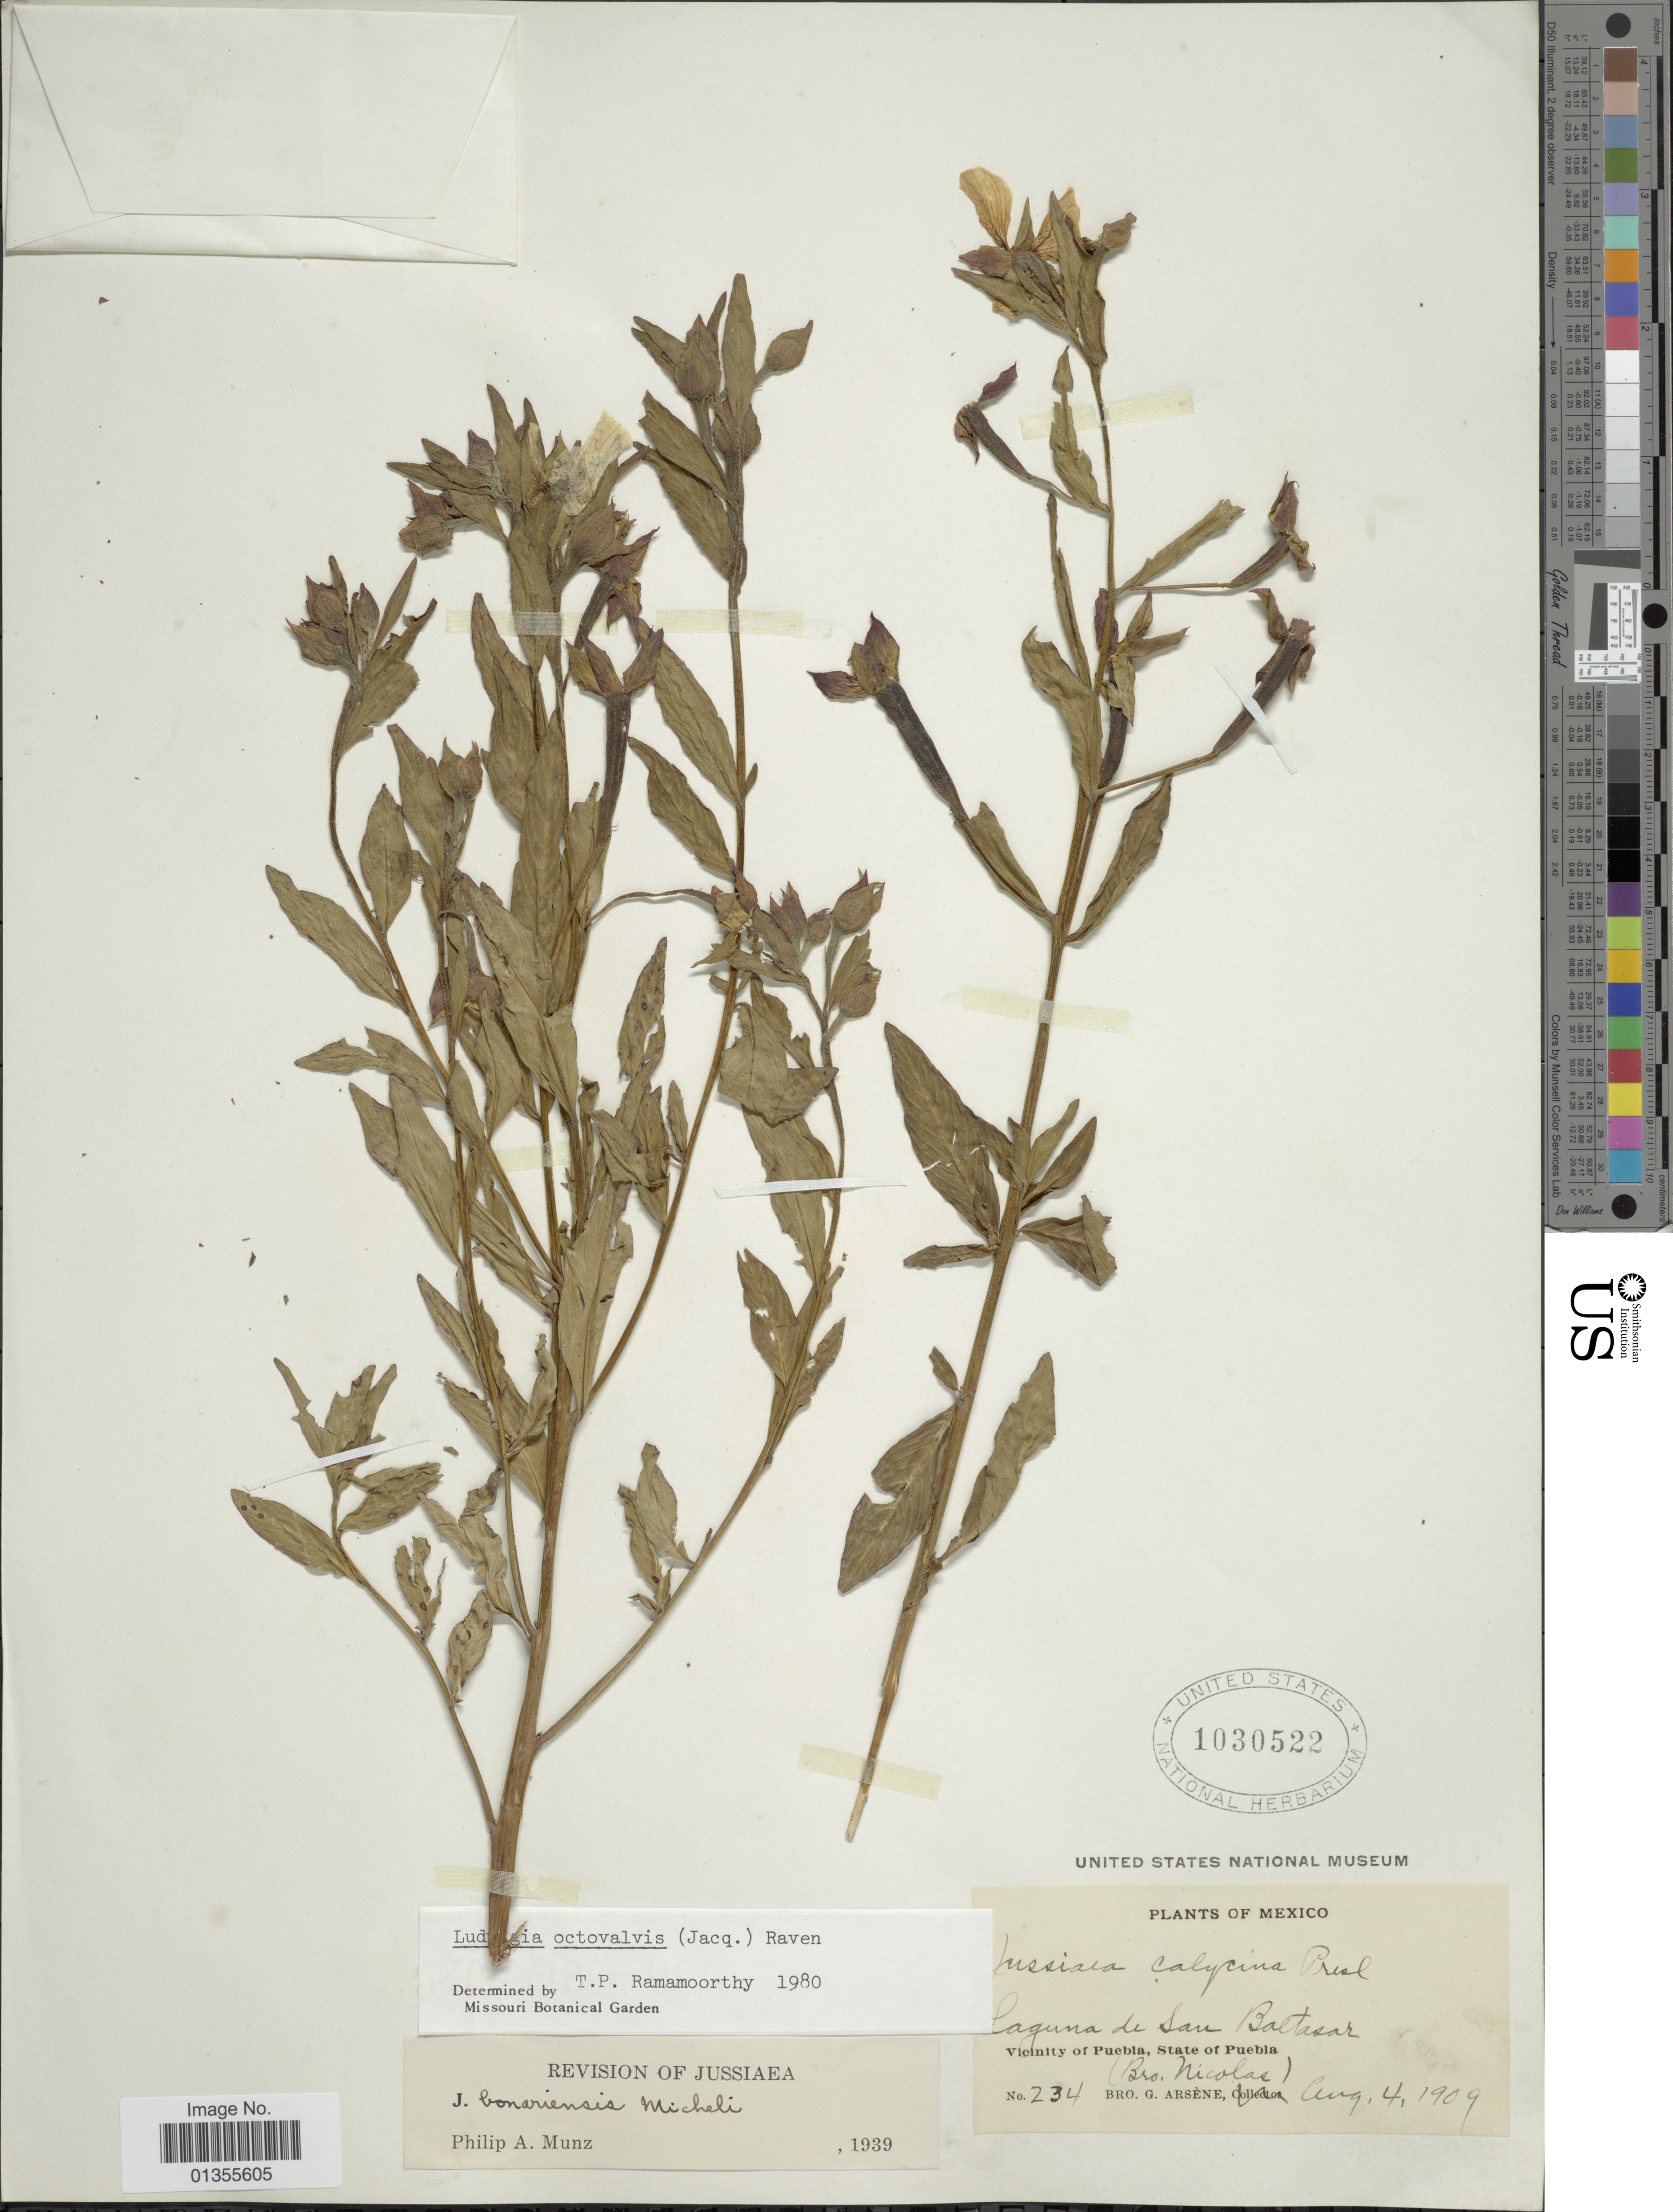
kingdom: Plantae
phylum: Tracheophyta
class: Magnoliopsida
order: Myrtales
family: Onagraceae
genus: Ludwigia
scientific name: Ludwigia octovalvis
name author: (Jacq.) P.H. Raven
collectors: Bro. G. Arsène & F. Nicolas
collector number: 234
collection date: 1909-08-04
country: Mexico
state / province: Puebla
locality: Laguna de San Baltasar. Vicinity of Puebla, State of Puebla (Bro. Nicolas)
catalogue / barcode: US 1030522